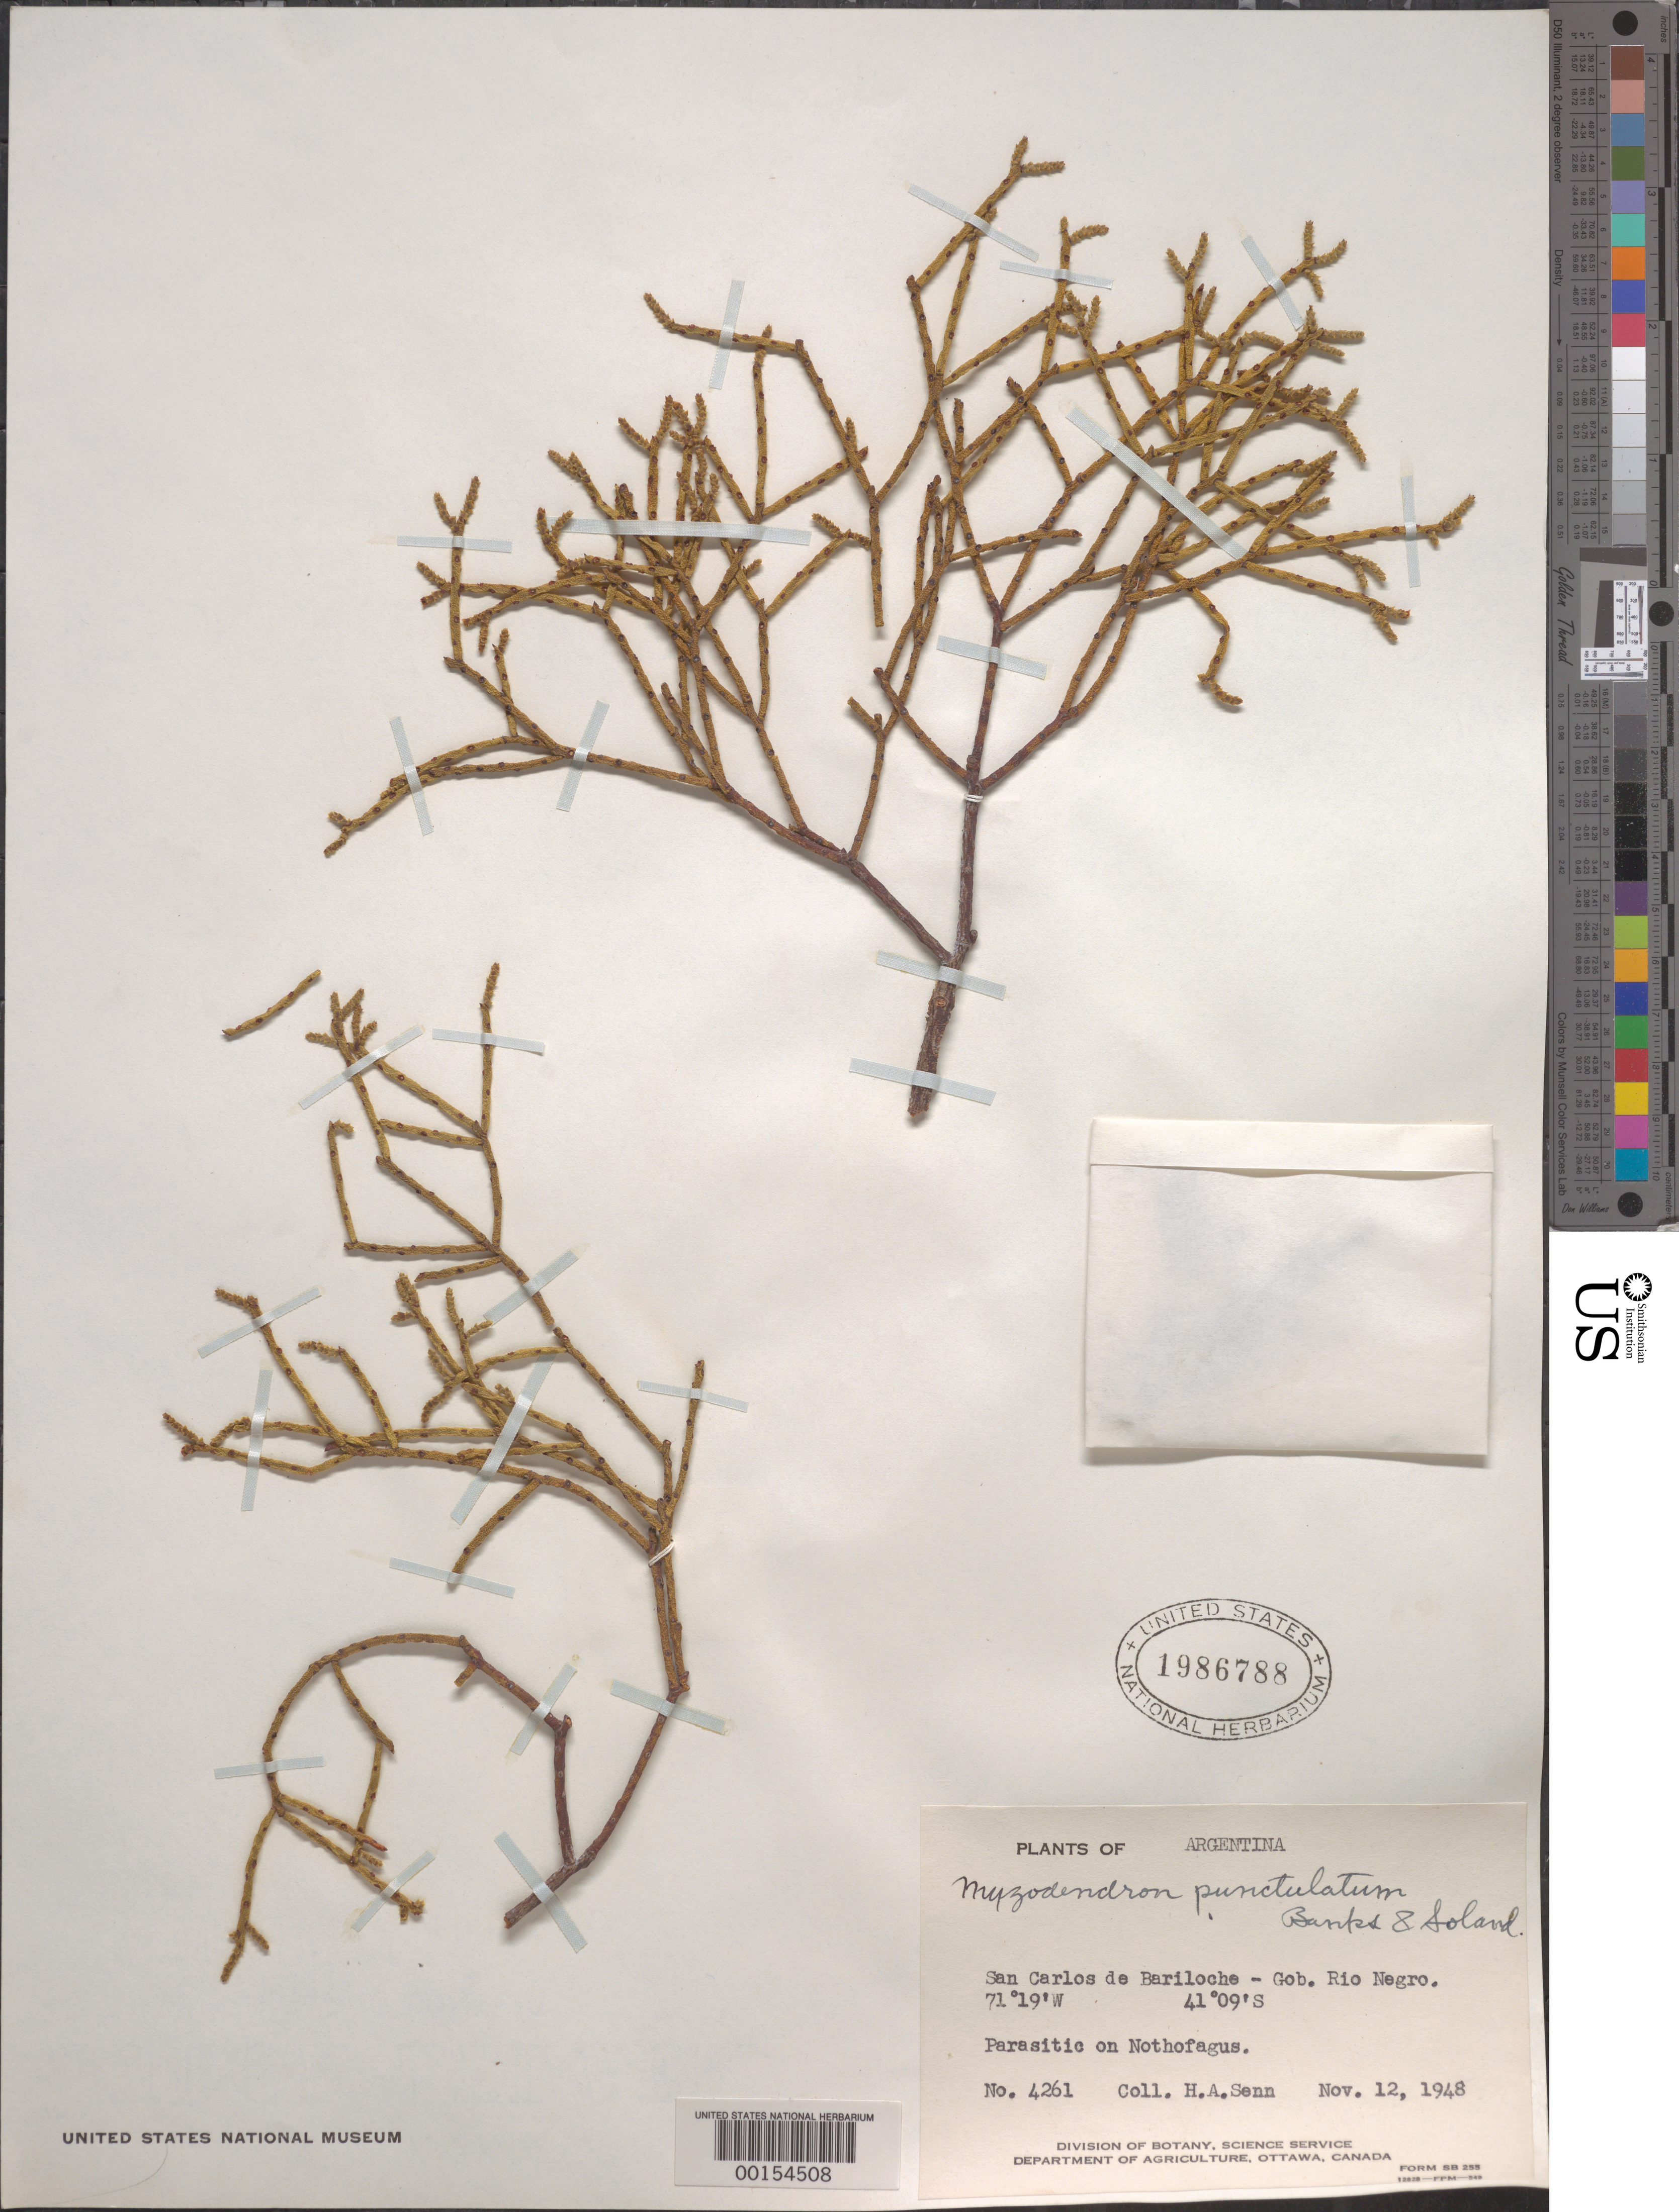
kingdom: Plantae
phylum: Tracheophyta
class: Magnoliopsida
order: Santalales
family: Misodendraceae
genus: Misodendrum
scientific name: Misodendrum punctulatum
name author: Sol. ex DC.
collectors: H. Senn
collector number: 4261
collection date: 1948-11-12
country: Argentina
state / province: Rio Negro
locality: San Carlos de Bariloche - Gob. Rio Negro.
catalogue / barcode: US 1986788